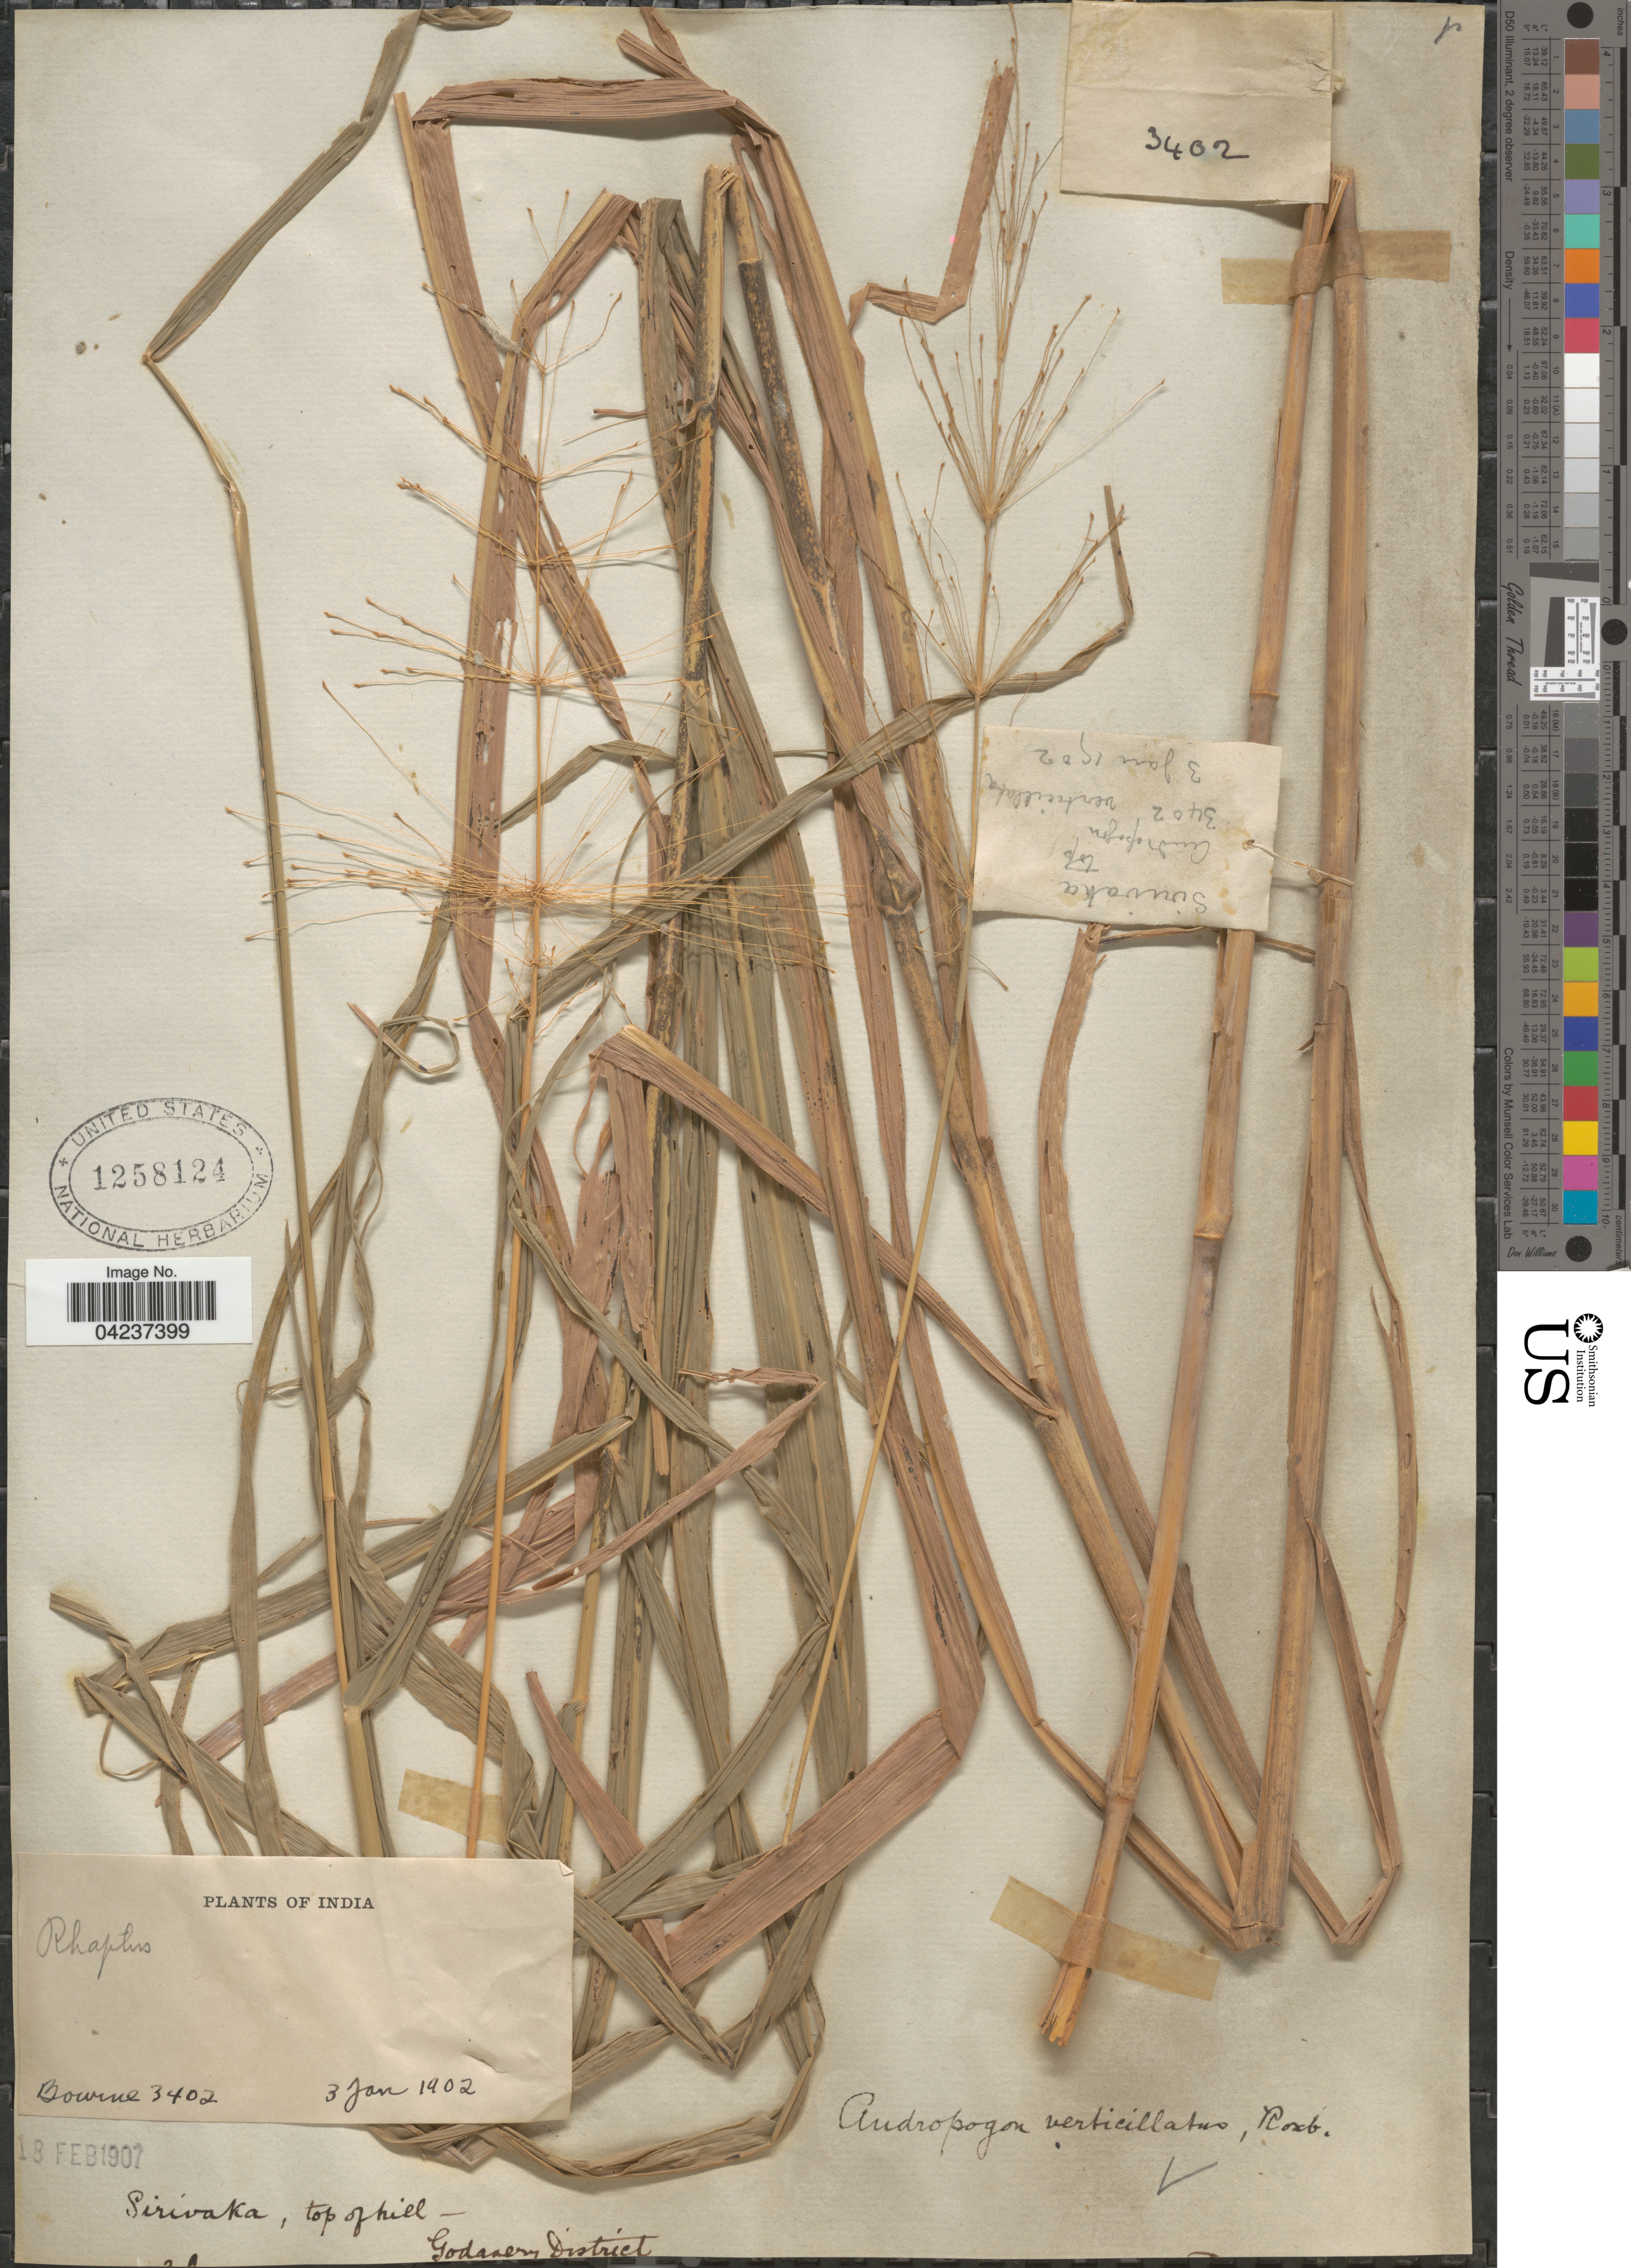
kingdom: Plantae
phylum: Tracheophyta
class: Liliopsida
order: Poales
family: Poaceae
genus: Chrysopogon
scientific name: Chrysopogon verticillatus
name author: (Roxb.) Trin. ex Steud.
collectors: -- Bourne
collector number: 3402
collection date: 1902-01-03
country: India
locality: Sirivaka, top of hill - Godanery District.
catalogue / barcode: US 1258124